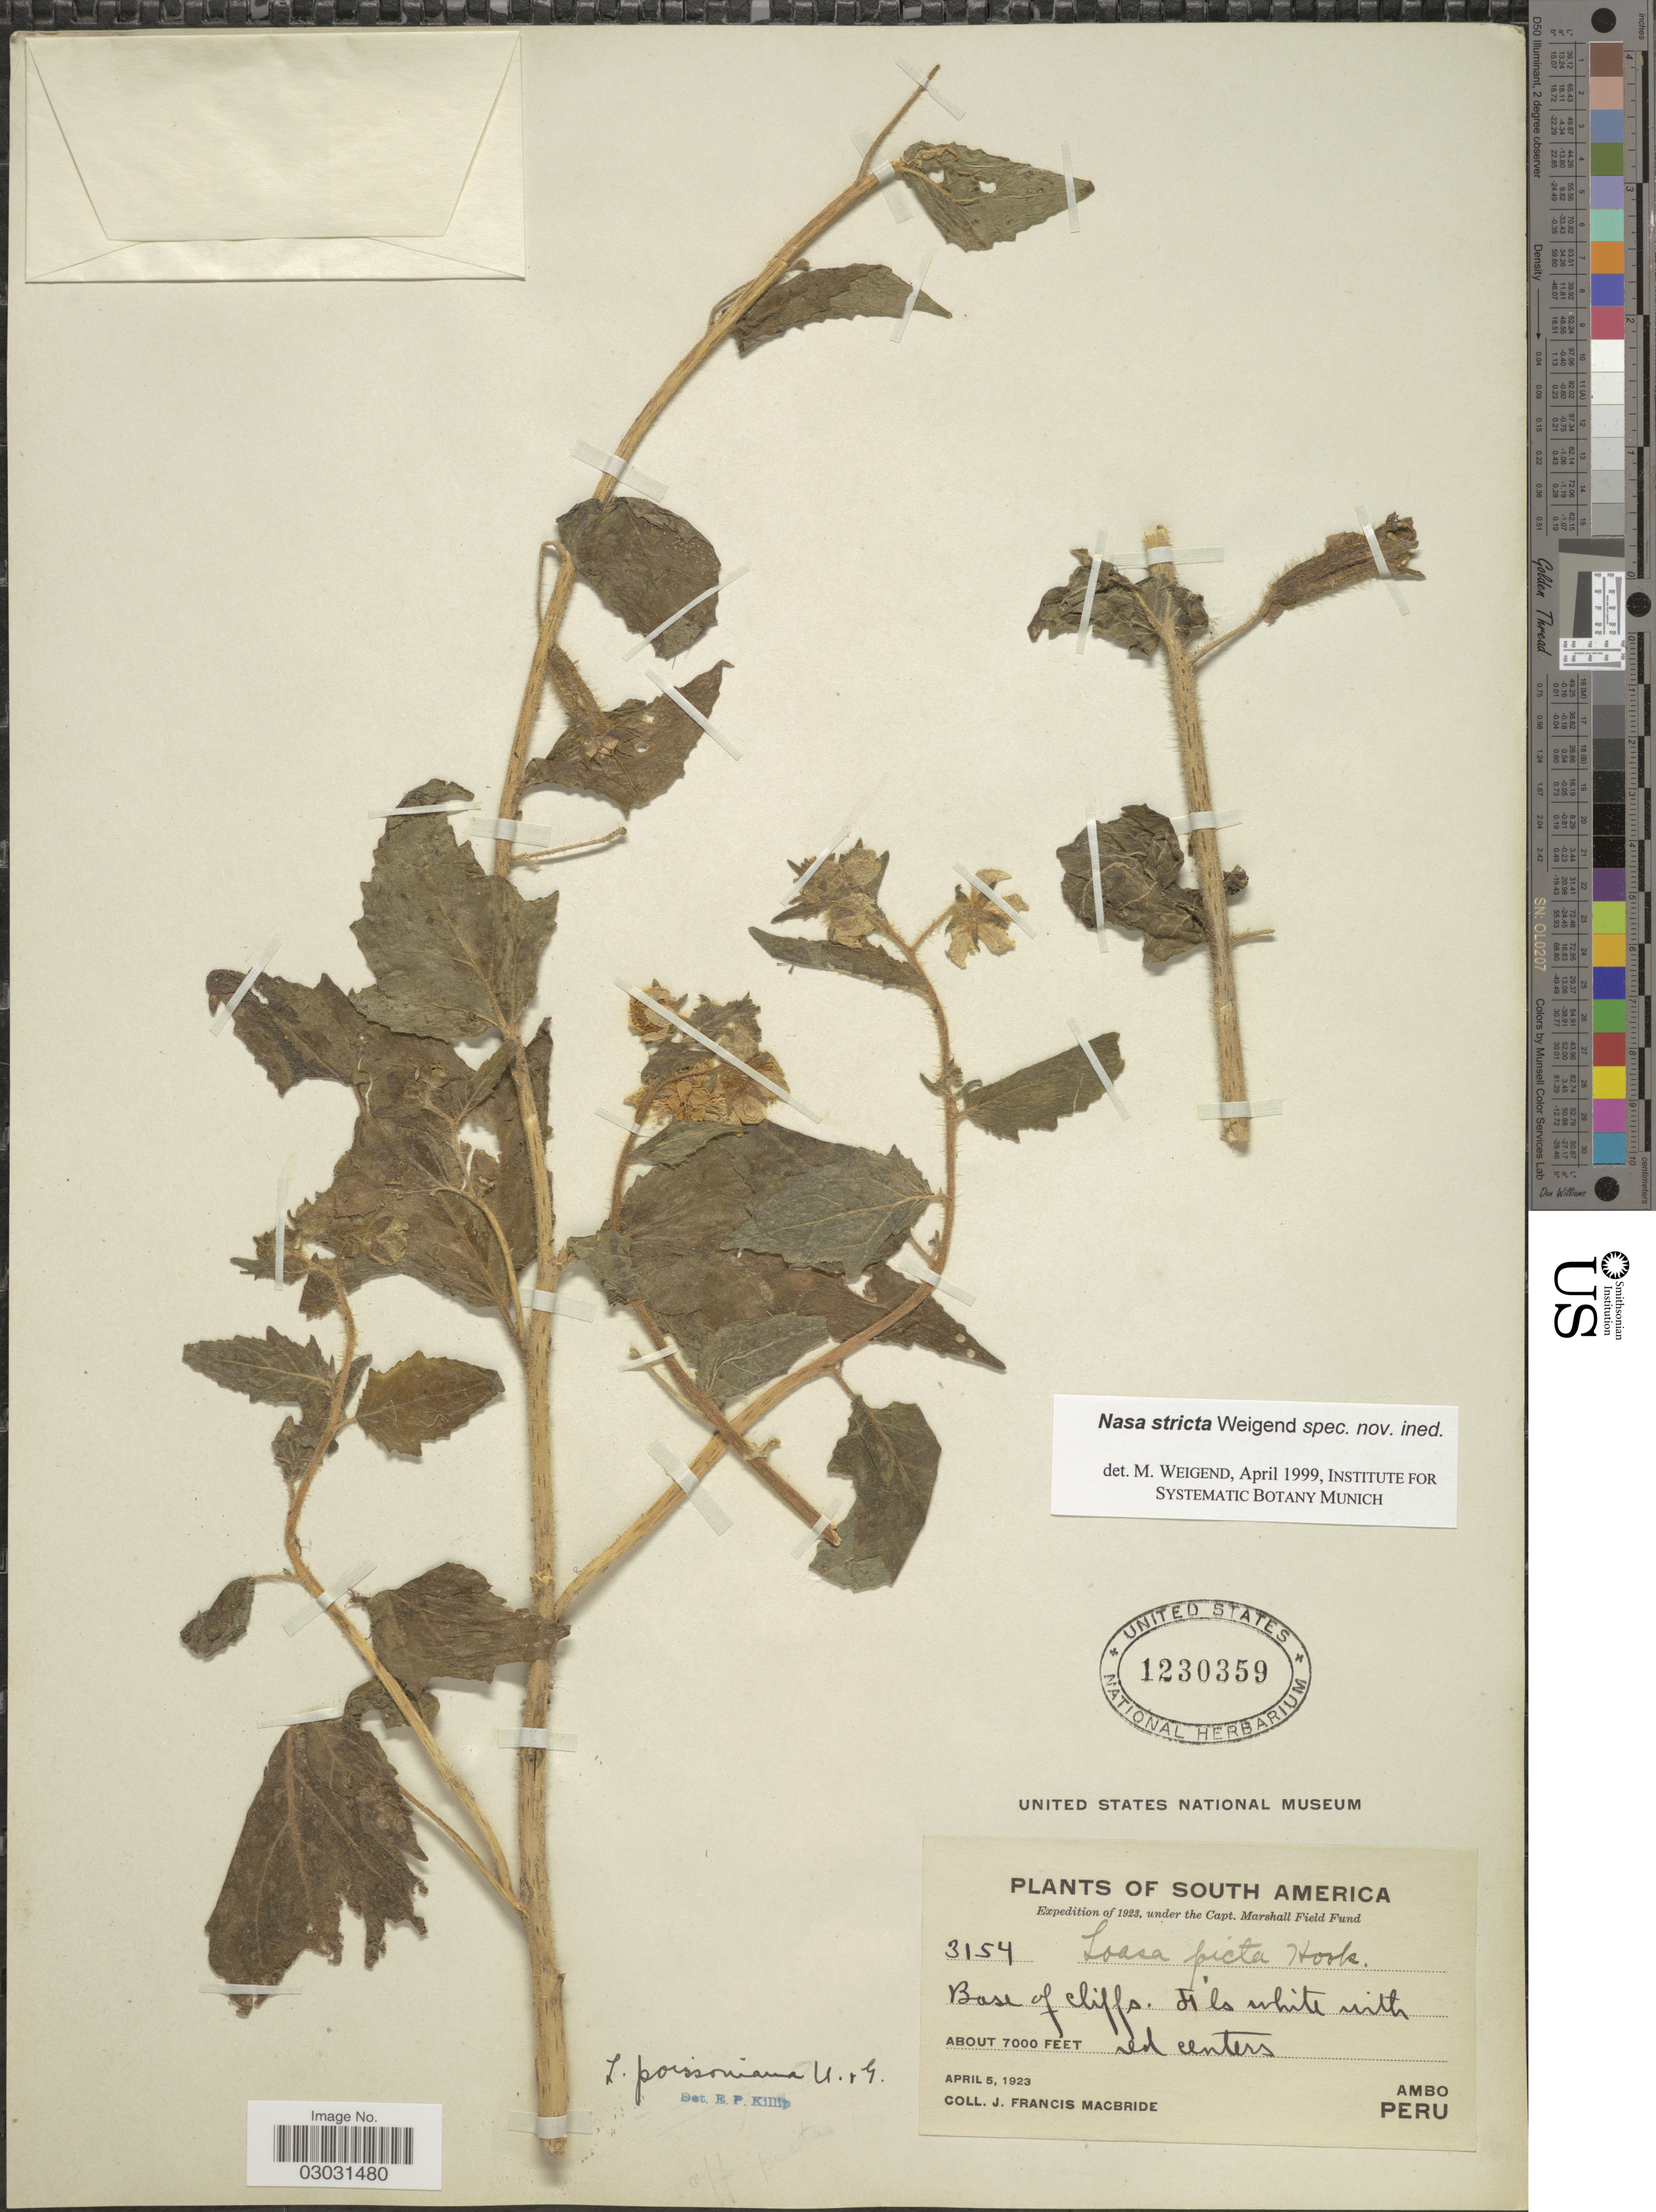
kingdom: Plantae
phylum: Tracheophyta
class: Magnoliopsida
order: Cornales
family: Loasaceae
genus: Nasa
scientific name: Nasa stricta Wiegand sp. nov. ined.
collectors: J. F. Macbride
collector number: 3154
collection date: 1923-04-05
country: Peru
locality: Ambo.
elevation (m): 2134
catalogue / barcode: US 1230359